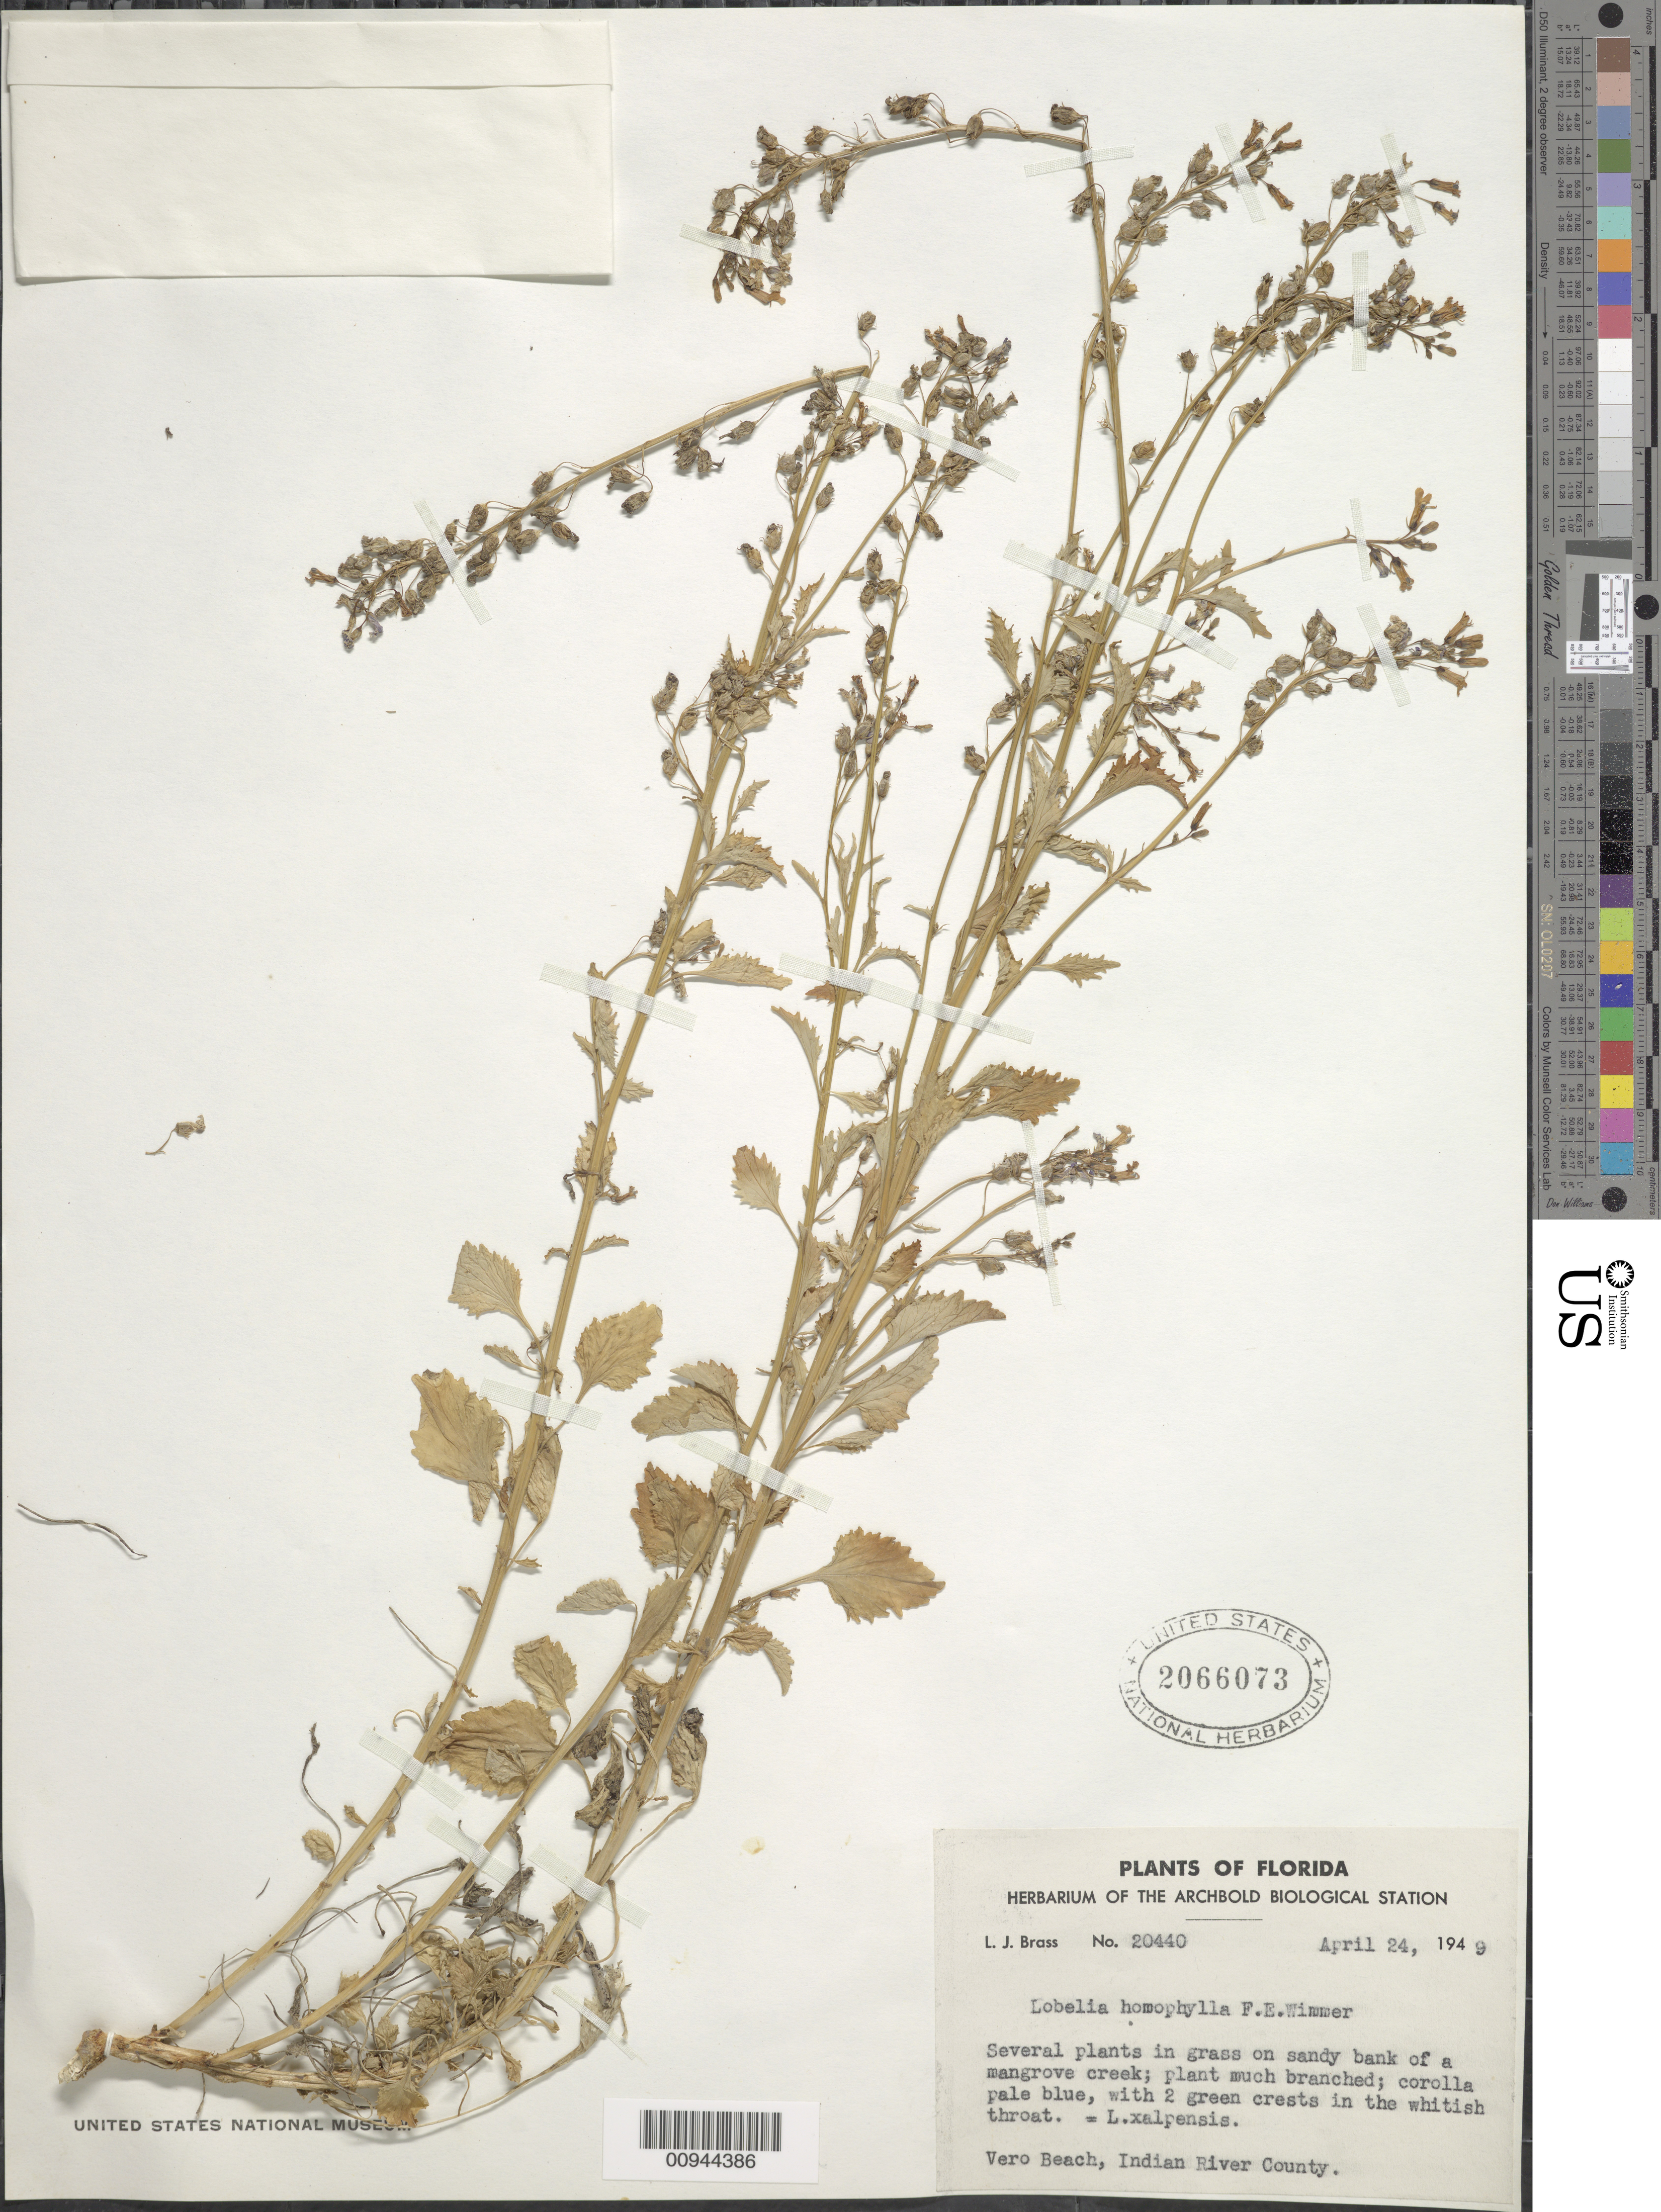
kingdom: Plantae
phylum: Tracheophyta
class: Magnoliopsida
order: Asterales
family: Campanulaceae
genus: Lobelia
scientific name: Lobelia homophylla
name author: E. Wimm.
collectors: L. J. Brass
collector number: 20440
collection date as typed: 24 Apr 1949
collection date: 1949-04-24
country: United States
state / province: Florida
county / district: Indian River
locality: Vero Beach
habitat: In grass on sandy bank of a mangrove creek.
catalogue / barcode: US 2066073